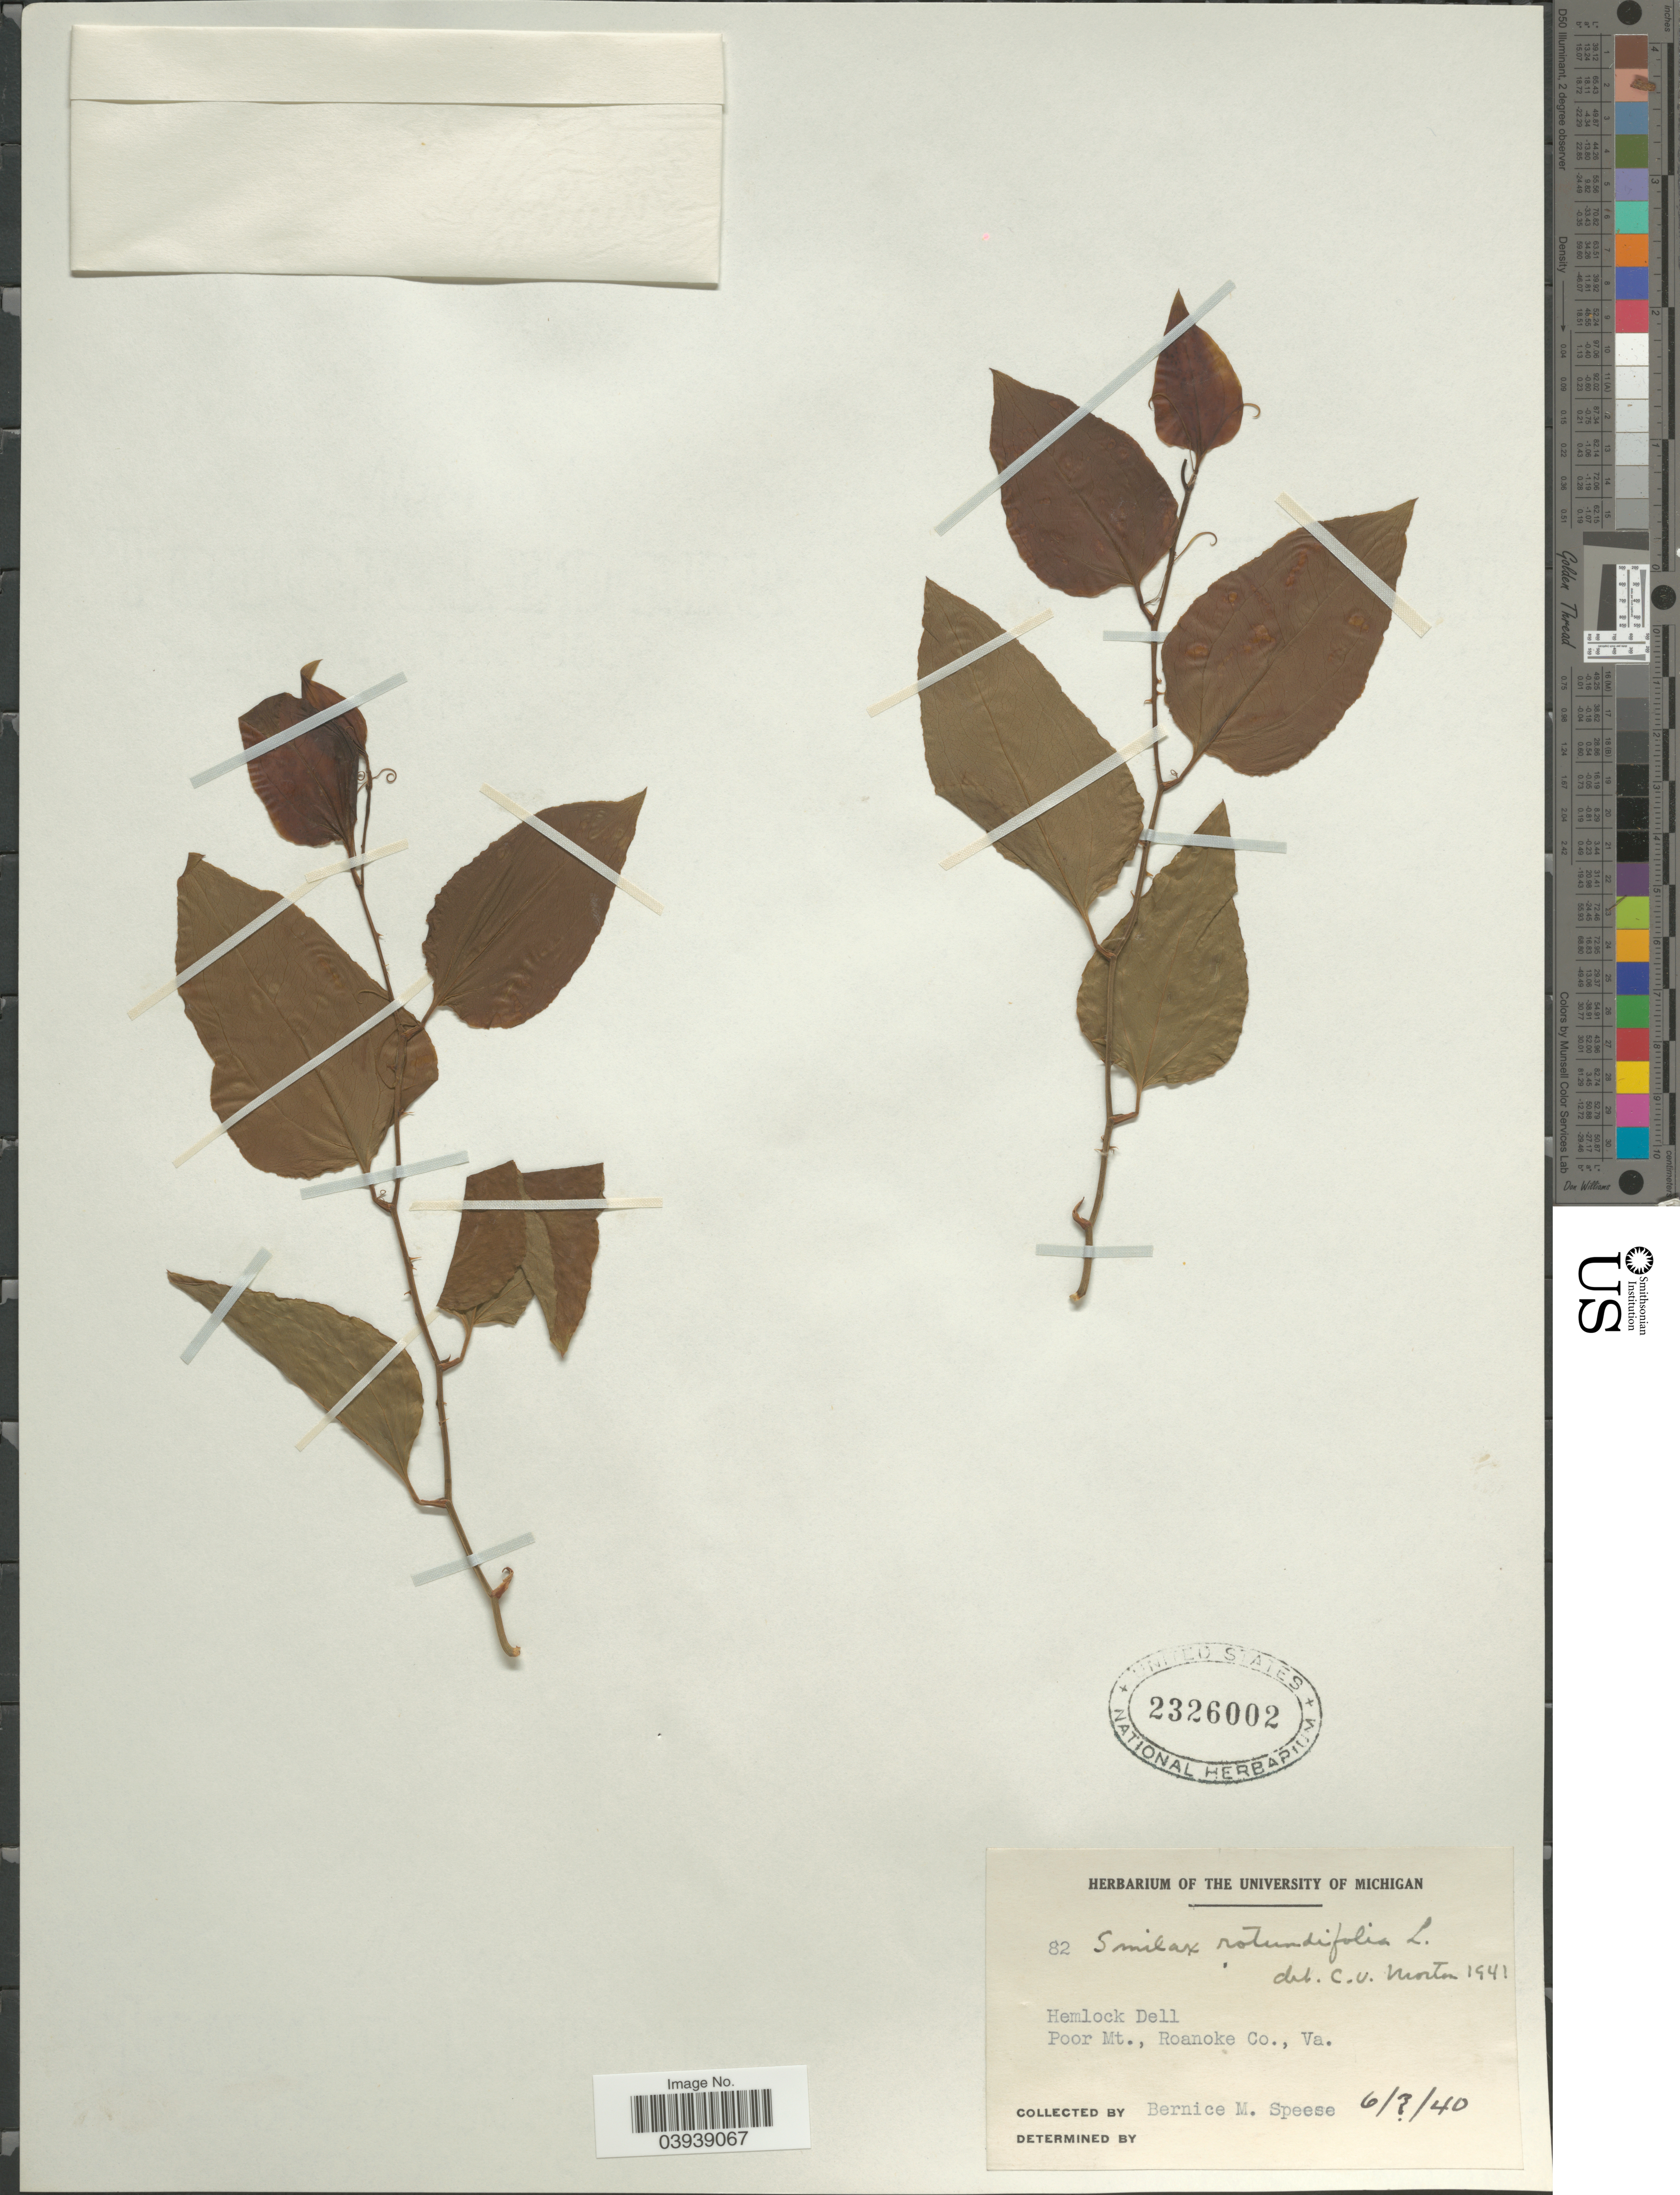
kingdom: Plantae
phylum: Tracheophyta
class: Liliopsida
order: Liliales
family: Smilacaceae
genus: Smilax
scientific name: Smilax rotundifolia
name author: L.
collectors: B. Speese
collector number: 82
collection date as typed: Transcribed d/m/y: 3/6/40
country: United States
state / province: Virginia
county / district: Roanoke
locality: Hemlock Dell. Poor Mt.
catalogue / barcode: US 2326002